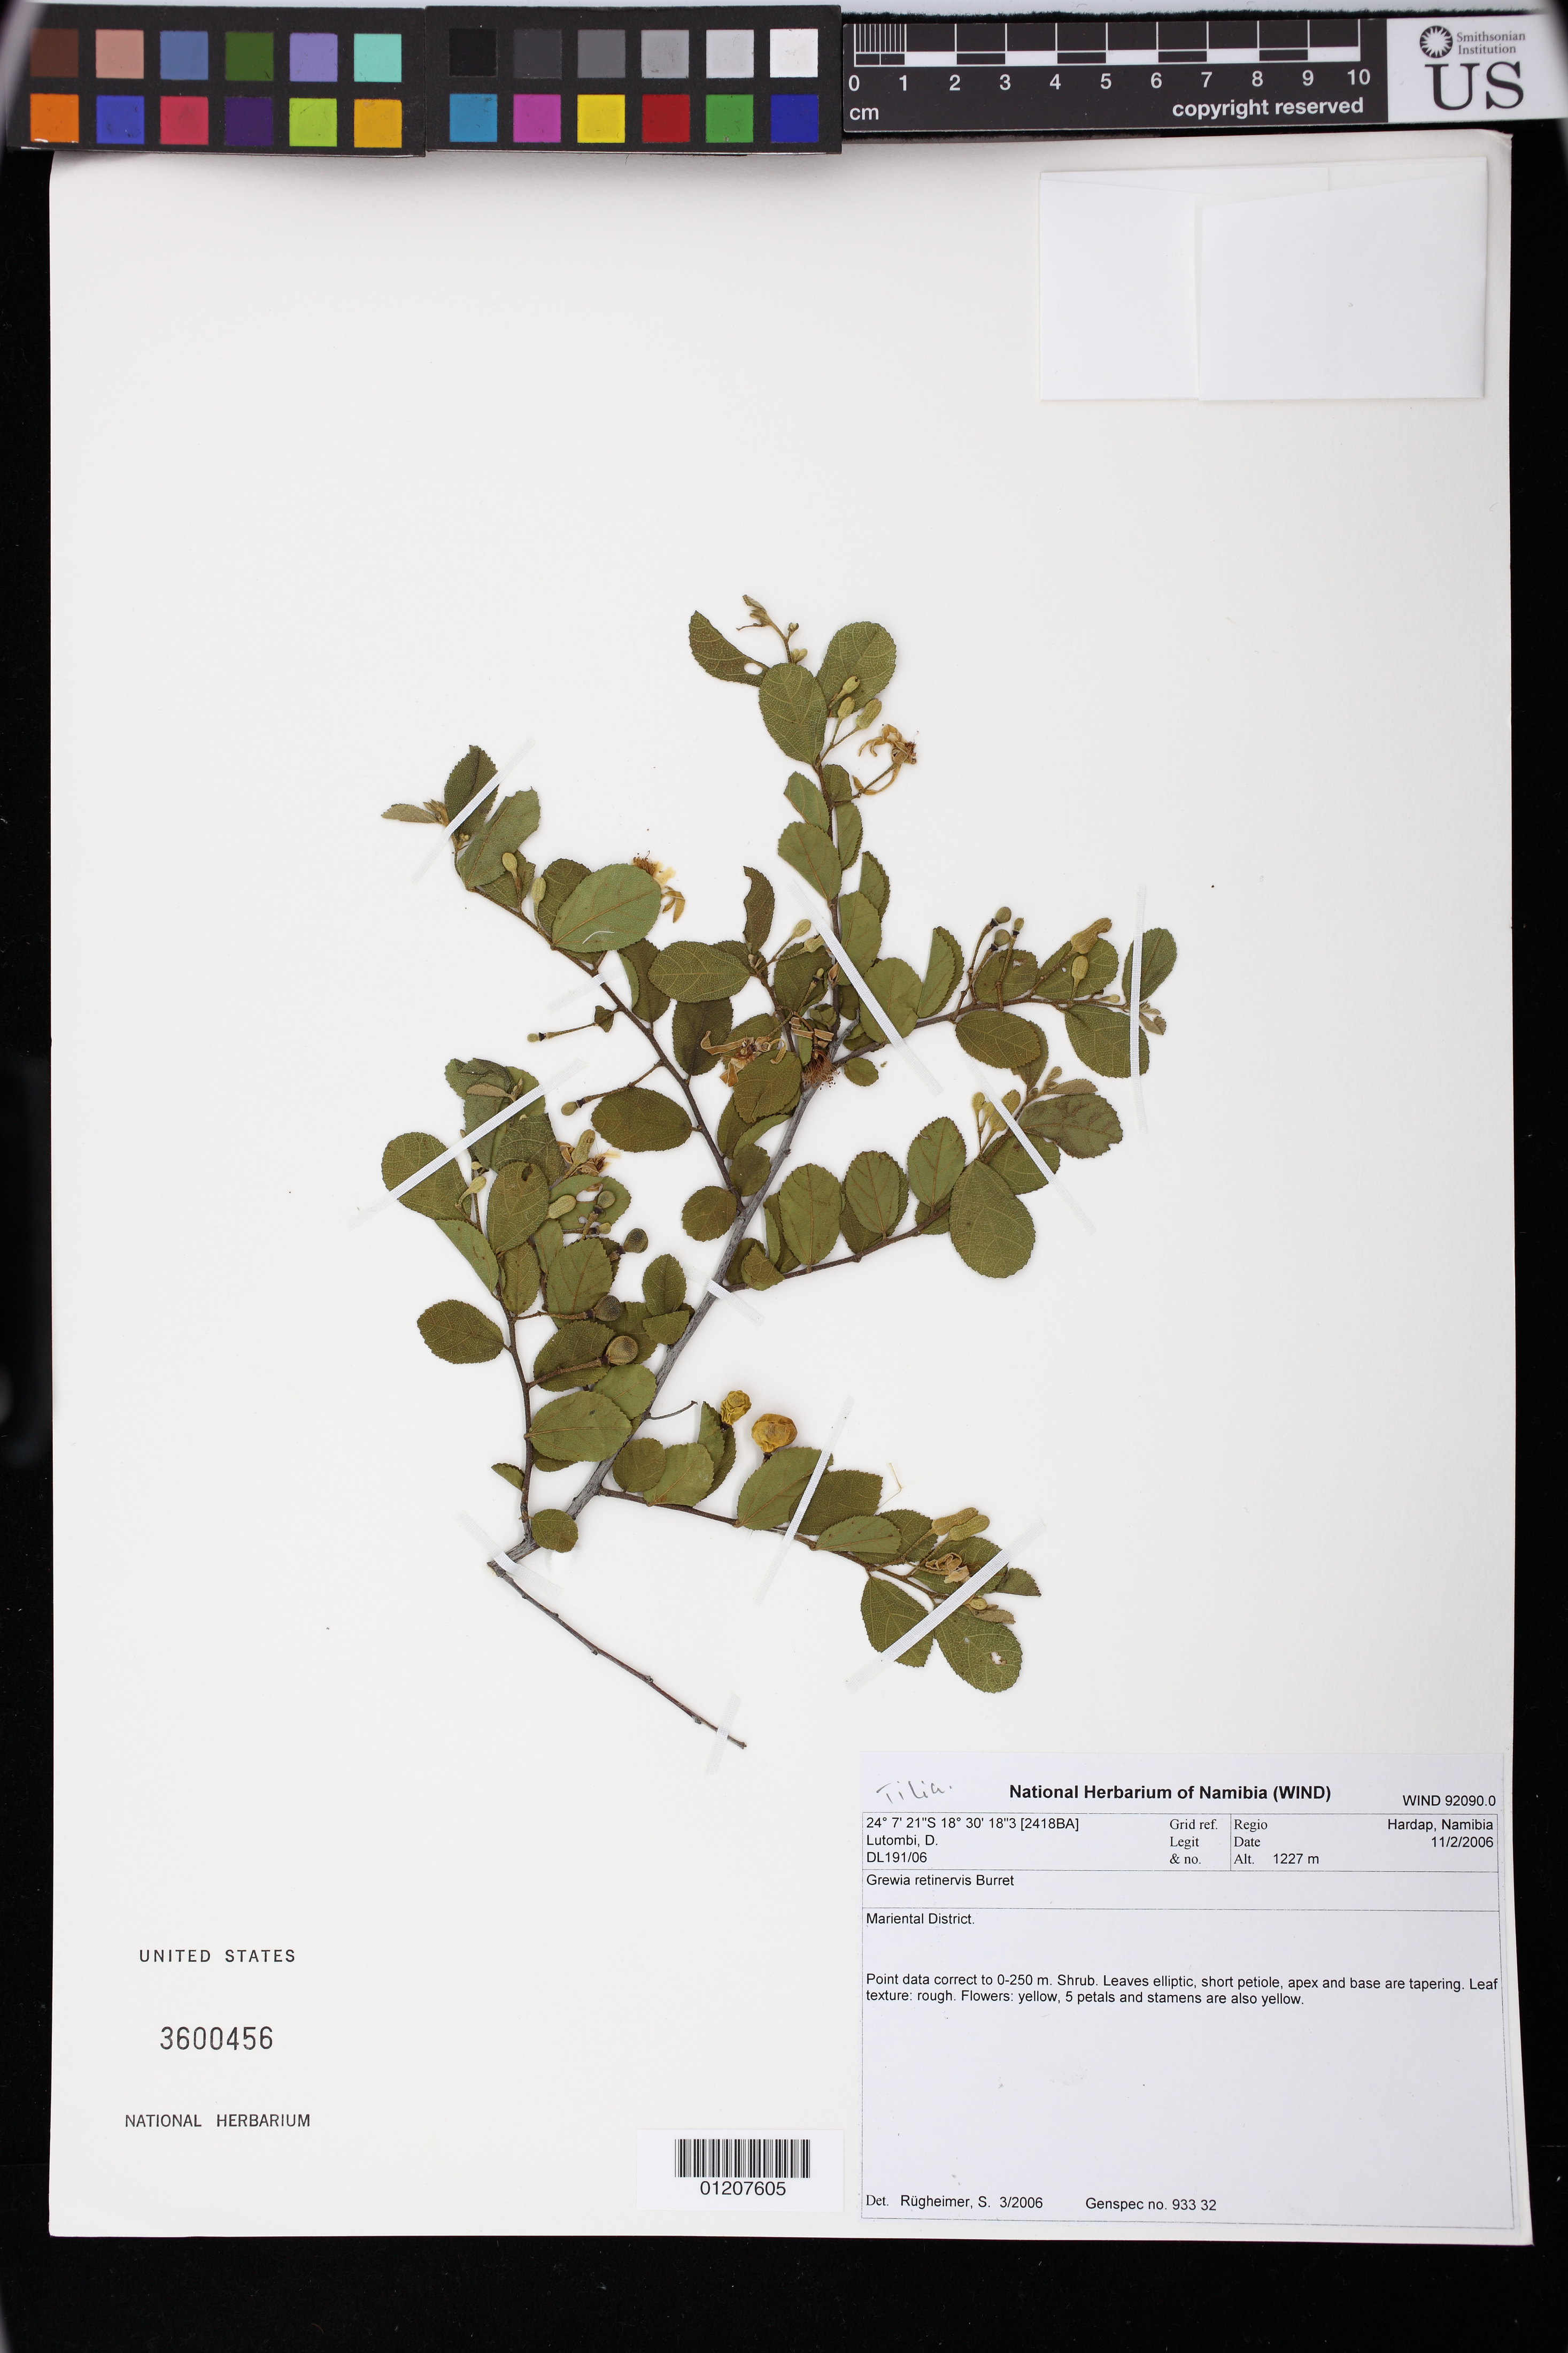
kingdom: Plantae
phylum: Tracheophyta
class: Magnoliopsida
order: Malvales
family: Malvaceae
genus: Grewia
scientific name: Grewia retinervis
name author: Burret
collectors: D. Lutombi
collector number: DL191/06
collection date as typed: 02 Nov 2006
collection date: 2006-11-02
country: Namibia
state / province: Hardap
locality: Mariental District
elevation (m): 1227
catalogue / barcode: US 3600456